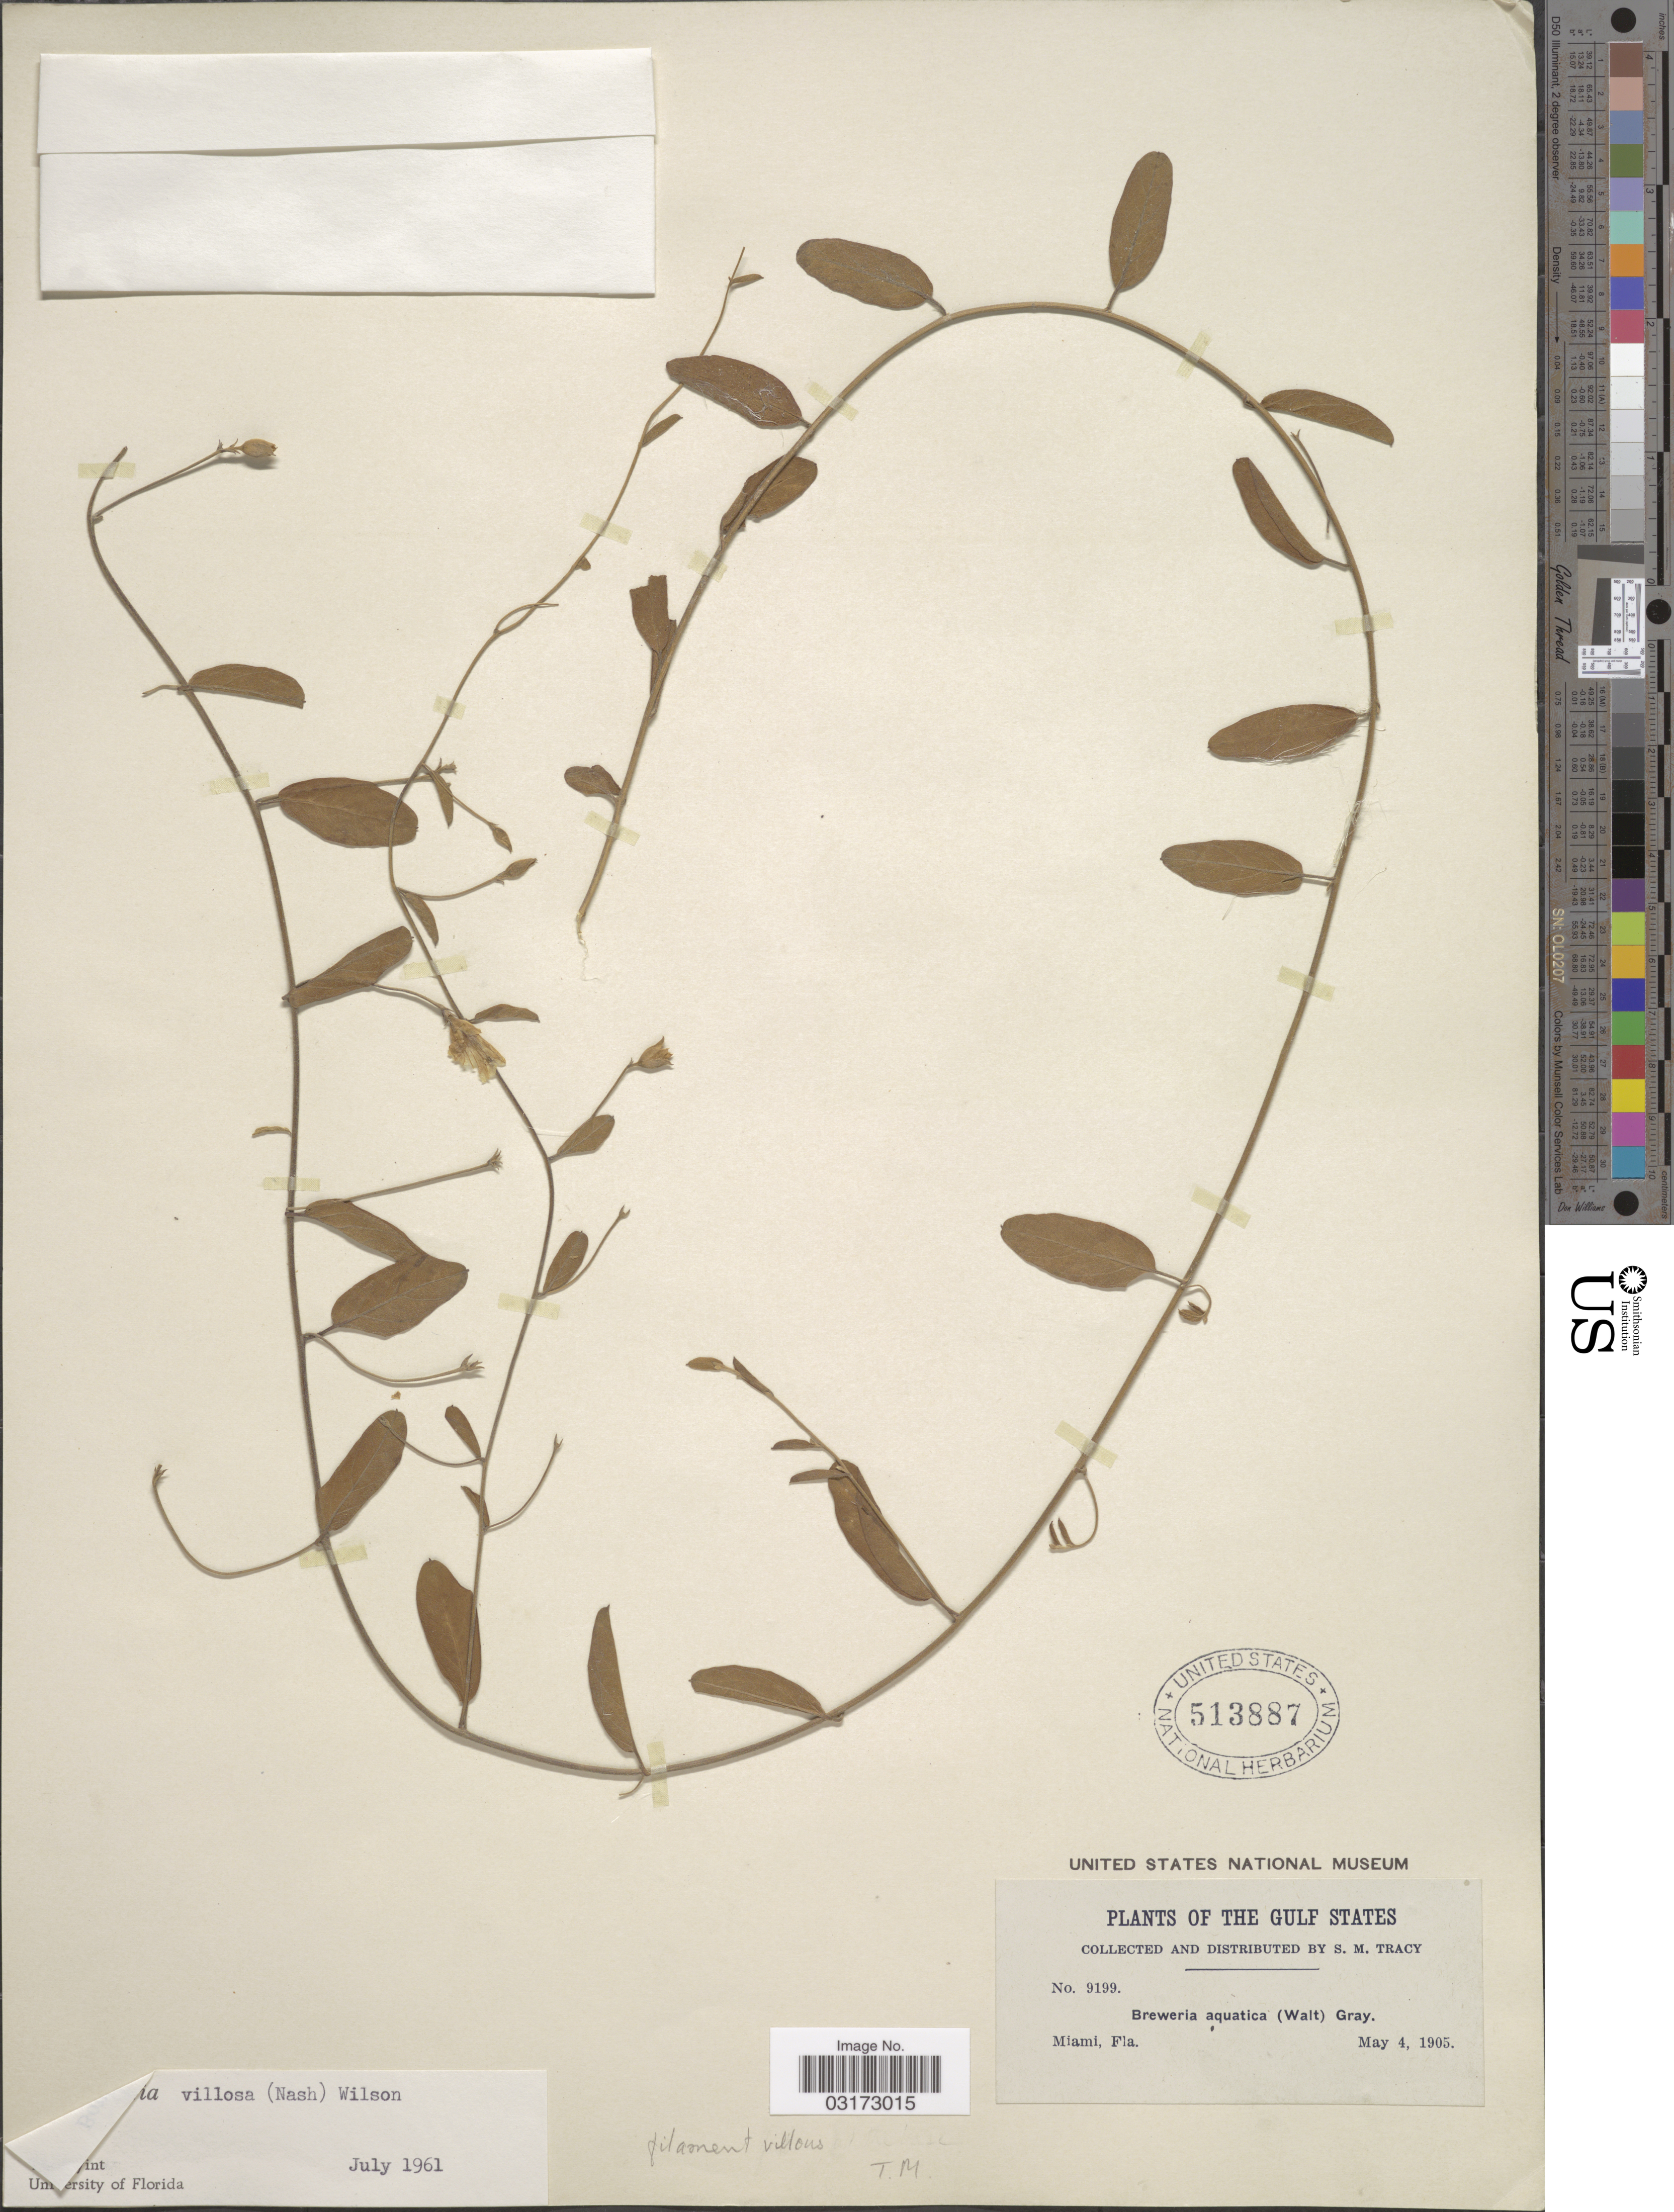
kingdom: Plantae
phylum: Tracheophyta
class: Magnoliopsida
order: Solanales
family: Convolvulaceae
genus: Stylisma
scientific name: Stylisma villosa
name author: (Nash) House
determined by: Strong, Mark T., (BOT), Smithsonian Institution - National Museum of Natural History (UNITED STATES)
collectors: S. M. Tracy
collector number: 9199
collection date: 1905-05-04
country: United States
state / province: Florida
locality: The Gulf States. Miami, Fla.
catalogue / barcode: US 513887